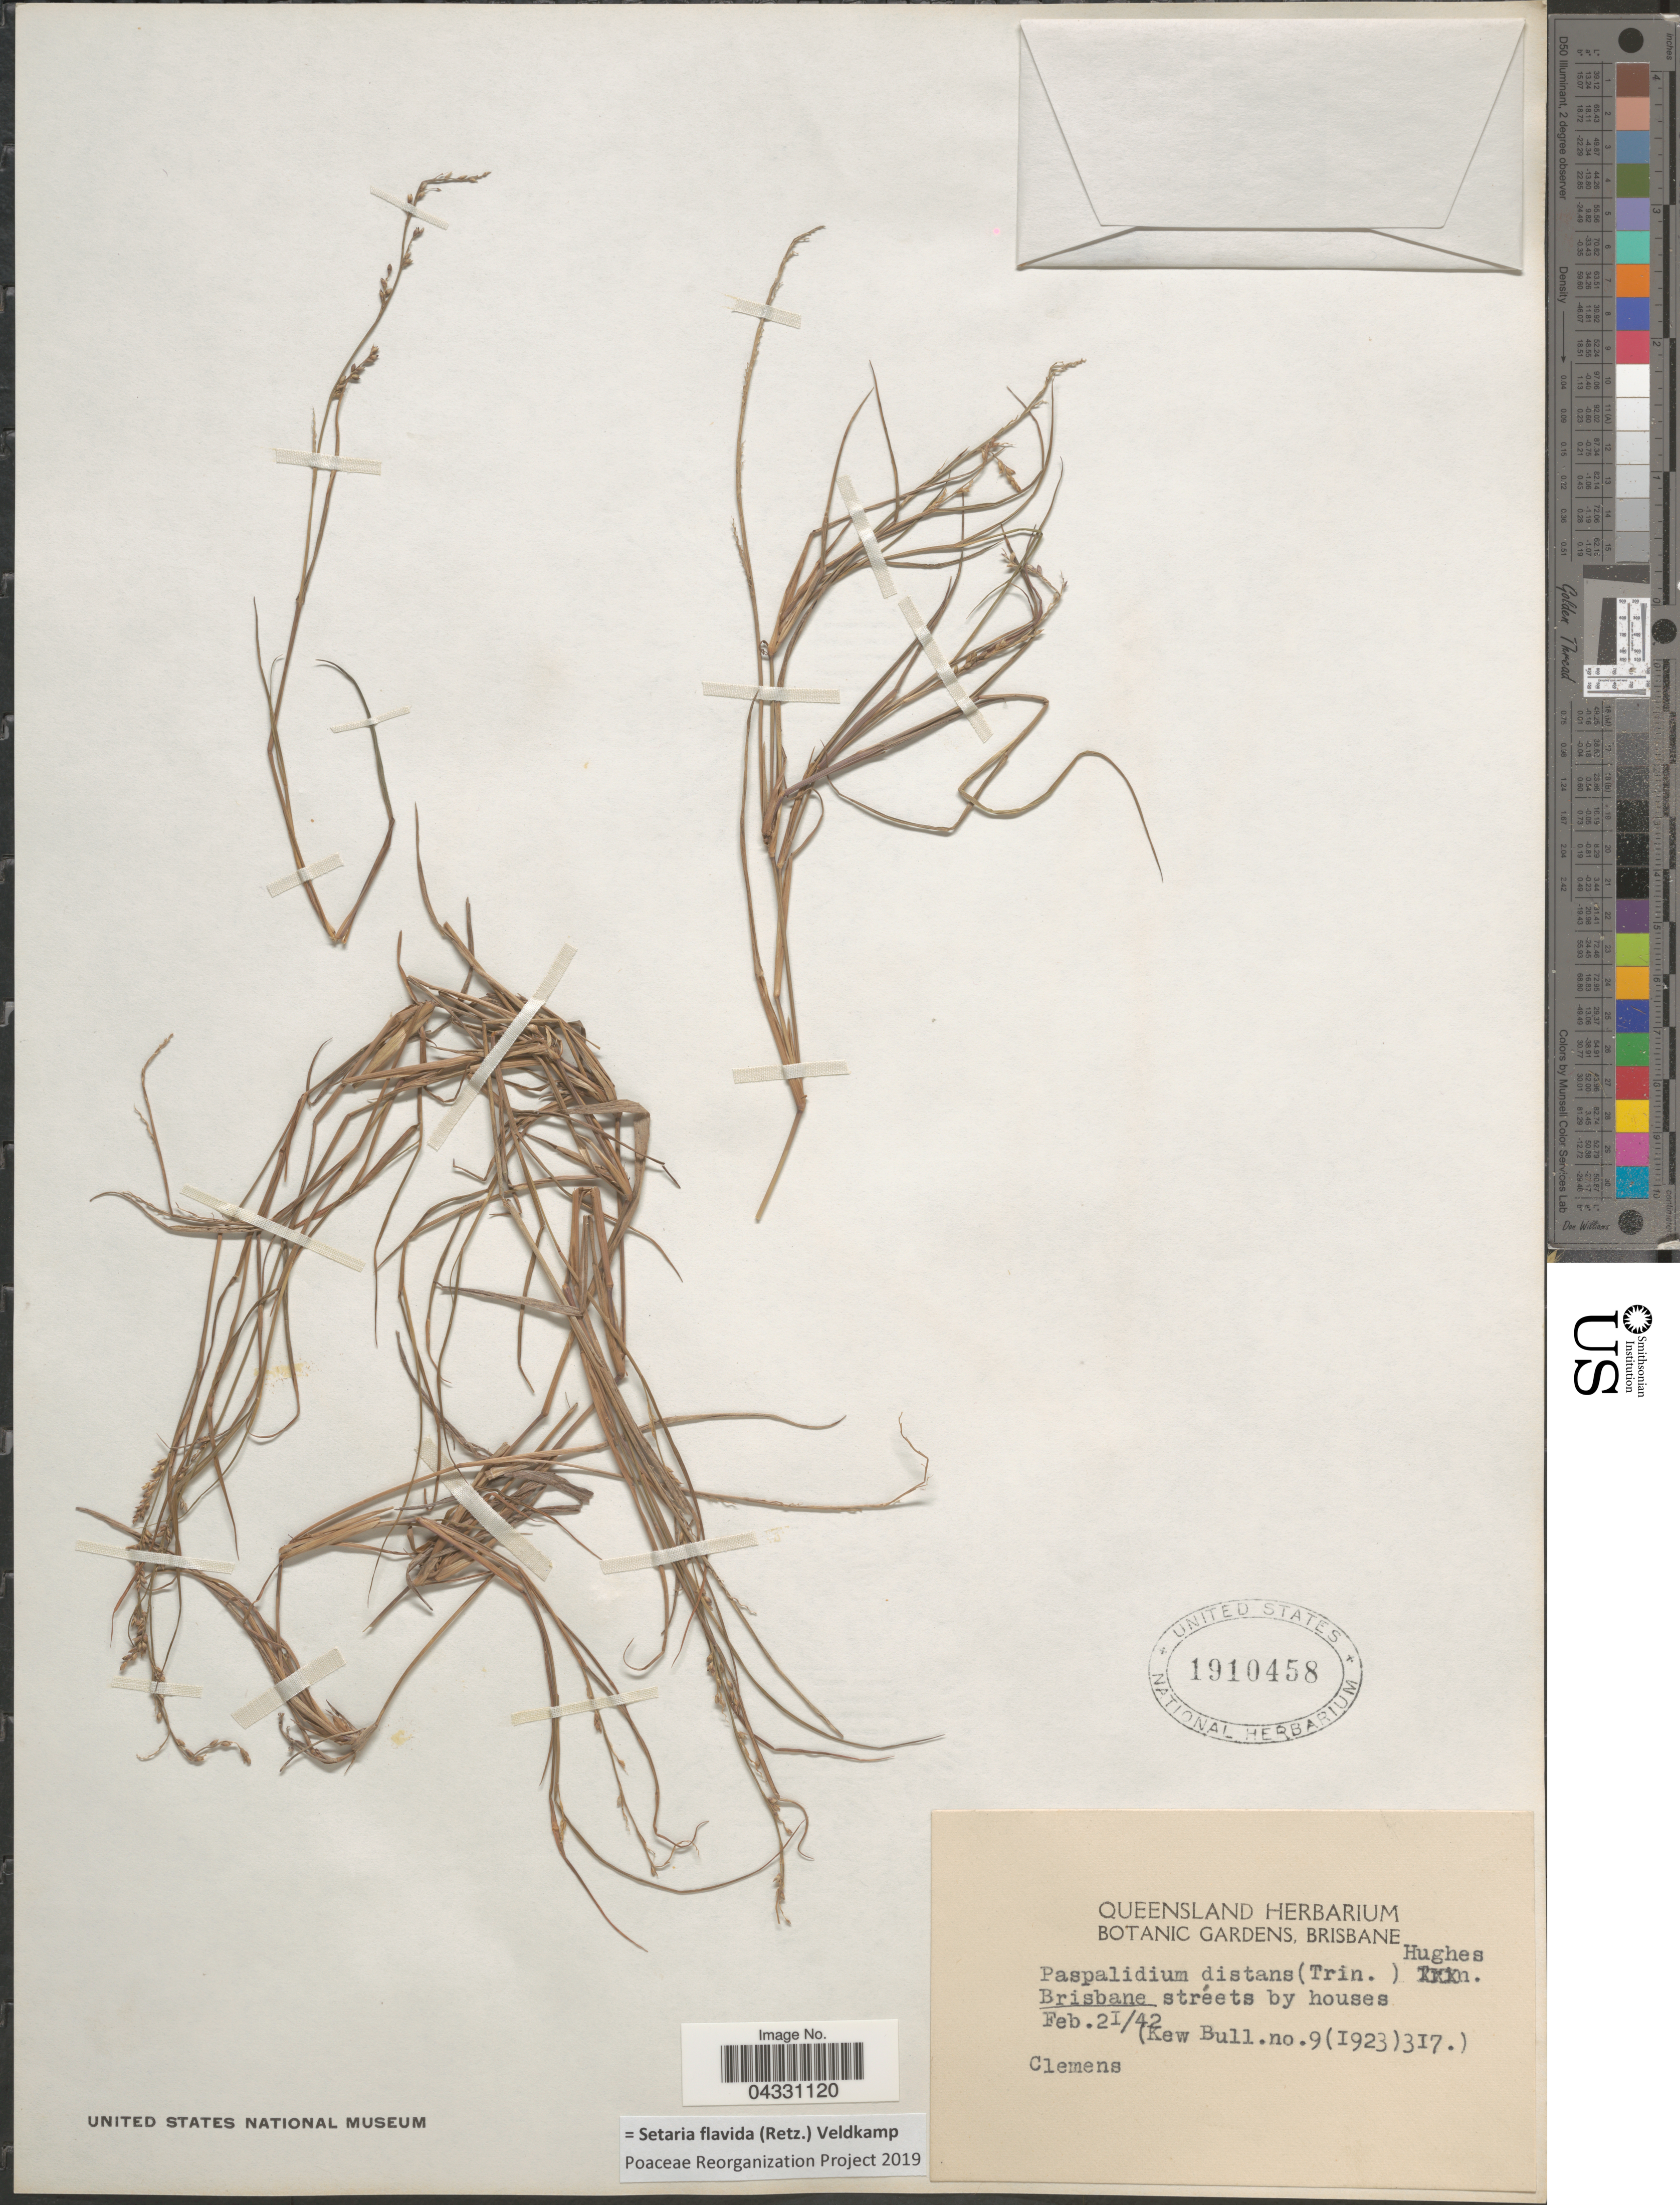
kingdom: Plantae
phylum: Tracheophyta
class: Liliopsida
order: Poales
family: Poaceae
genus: Setaria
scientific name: Setaria flavida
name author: (Retz.) Veldkamp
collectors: -. Clemens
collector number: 9(1923)317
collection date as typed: Transcribed d/m/y: 21/2/42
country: Australia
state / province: Queensland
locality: Brisbane.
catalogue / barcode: US 1910458